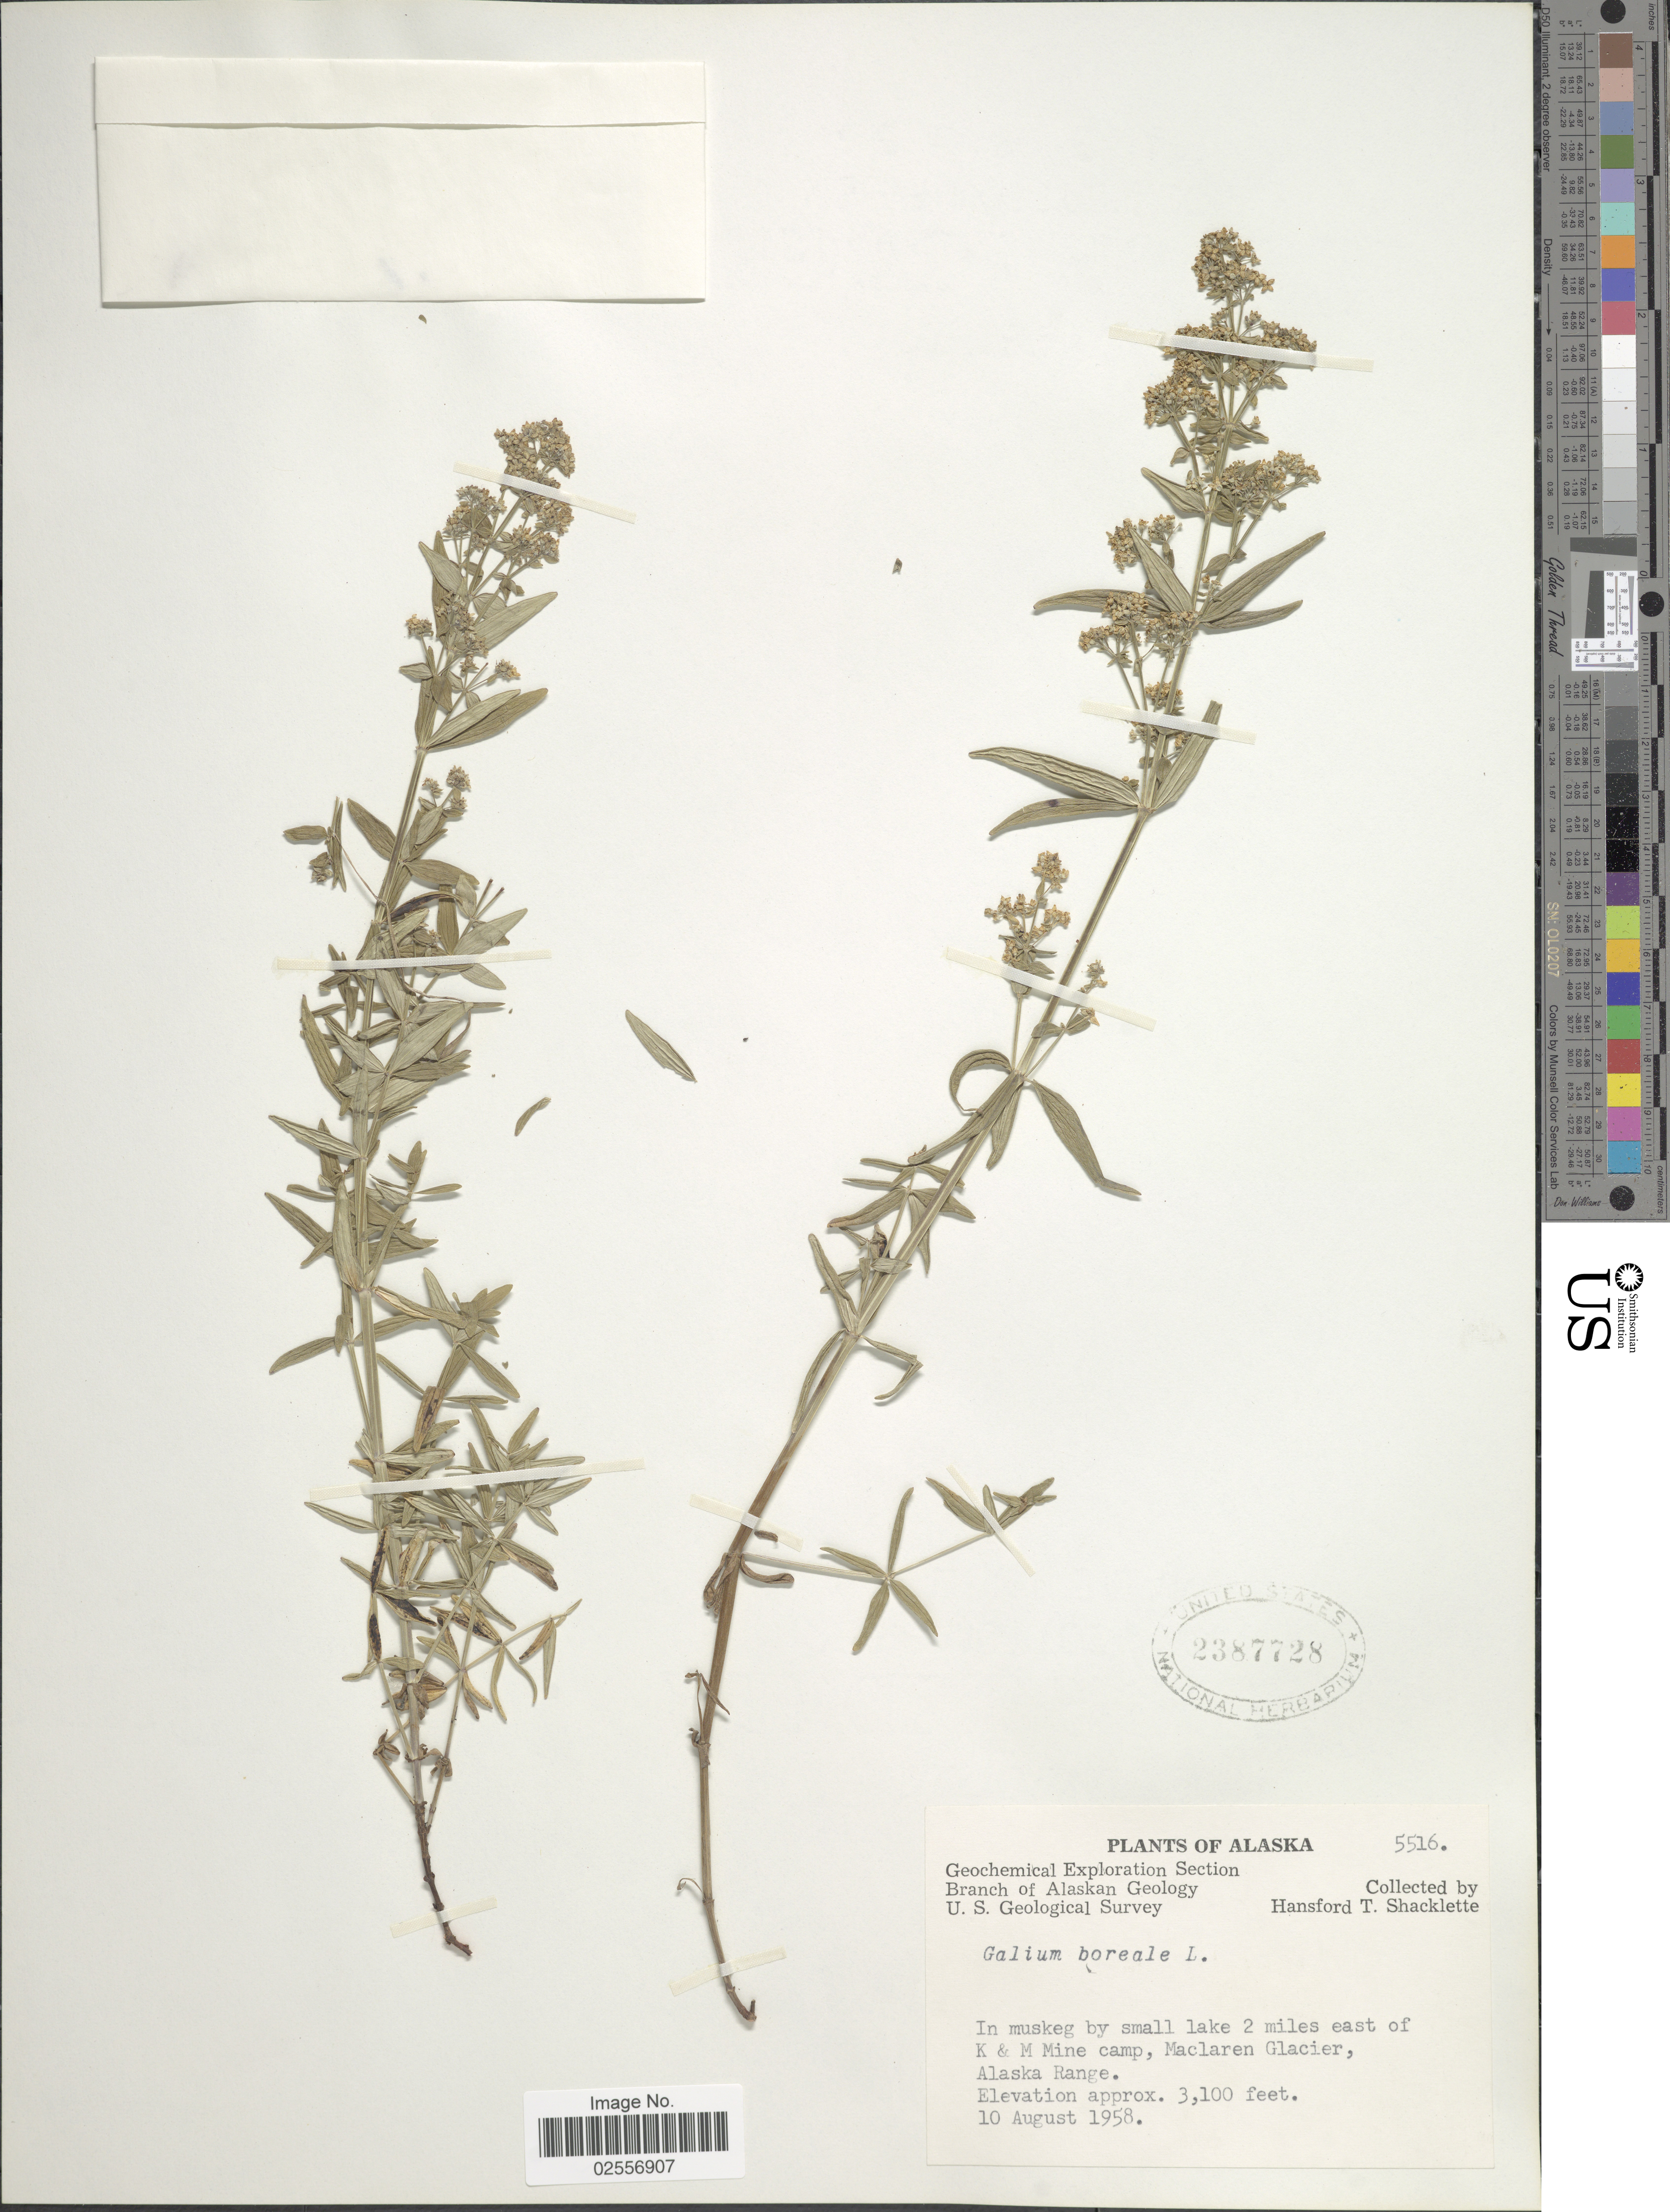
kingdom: Plantae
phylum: Tracheophyta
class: Magnoliopsida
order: Gentianales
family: Rubiaceae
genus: Galium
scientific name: Galium boreale L.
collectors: H. Shacklette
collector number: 5516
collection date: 1958-08-10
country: United States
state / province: Alaska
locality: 2 miles east of K & M Mine Camp, Maclaren Glacier, Alaska Range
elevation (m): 945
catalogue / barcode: US 2387728